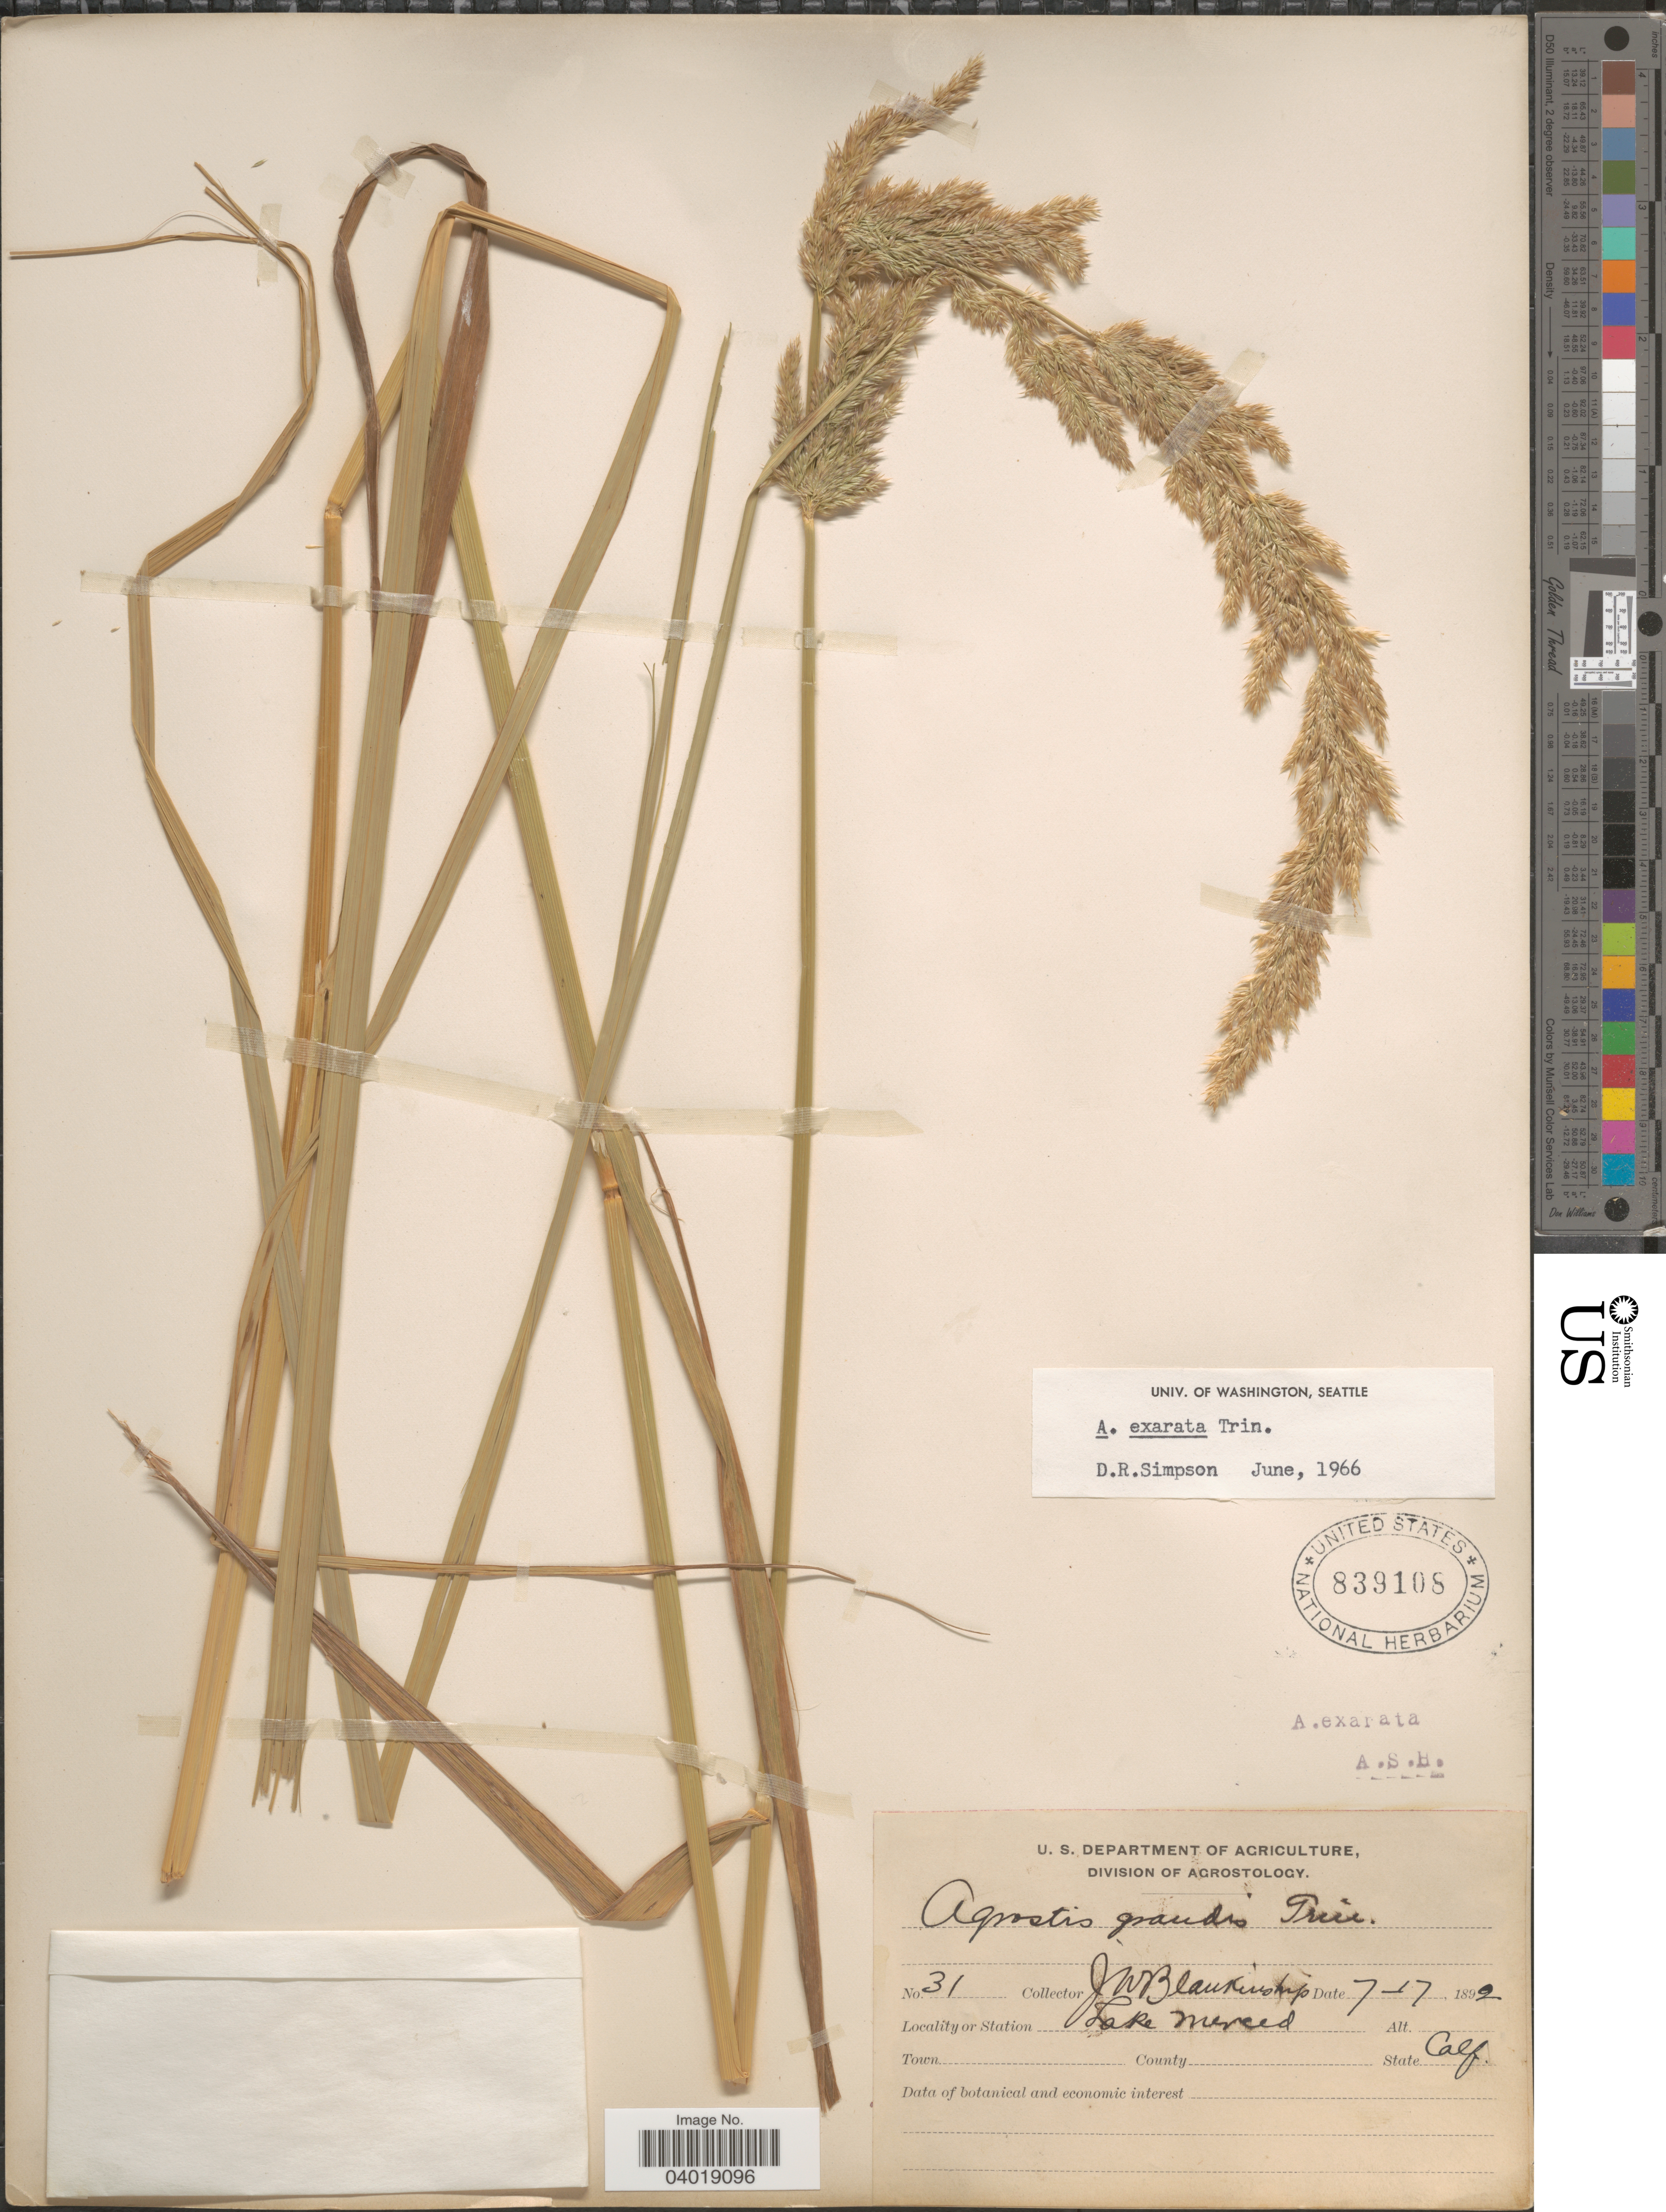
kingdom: Plantae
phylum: Tracheophyta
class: Liliopsida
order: Poales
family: Poaceae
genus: Agrostis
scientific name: Agrostis exarata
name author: Trin.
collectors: J. W. Blankinship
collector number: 31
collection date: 1892-07-17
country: United States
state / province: California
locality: Lake Merced.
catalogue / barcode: US 839108